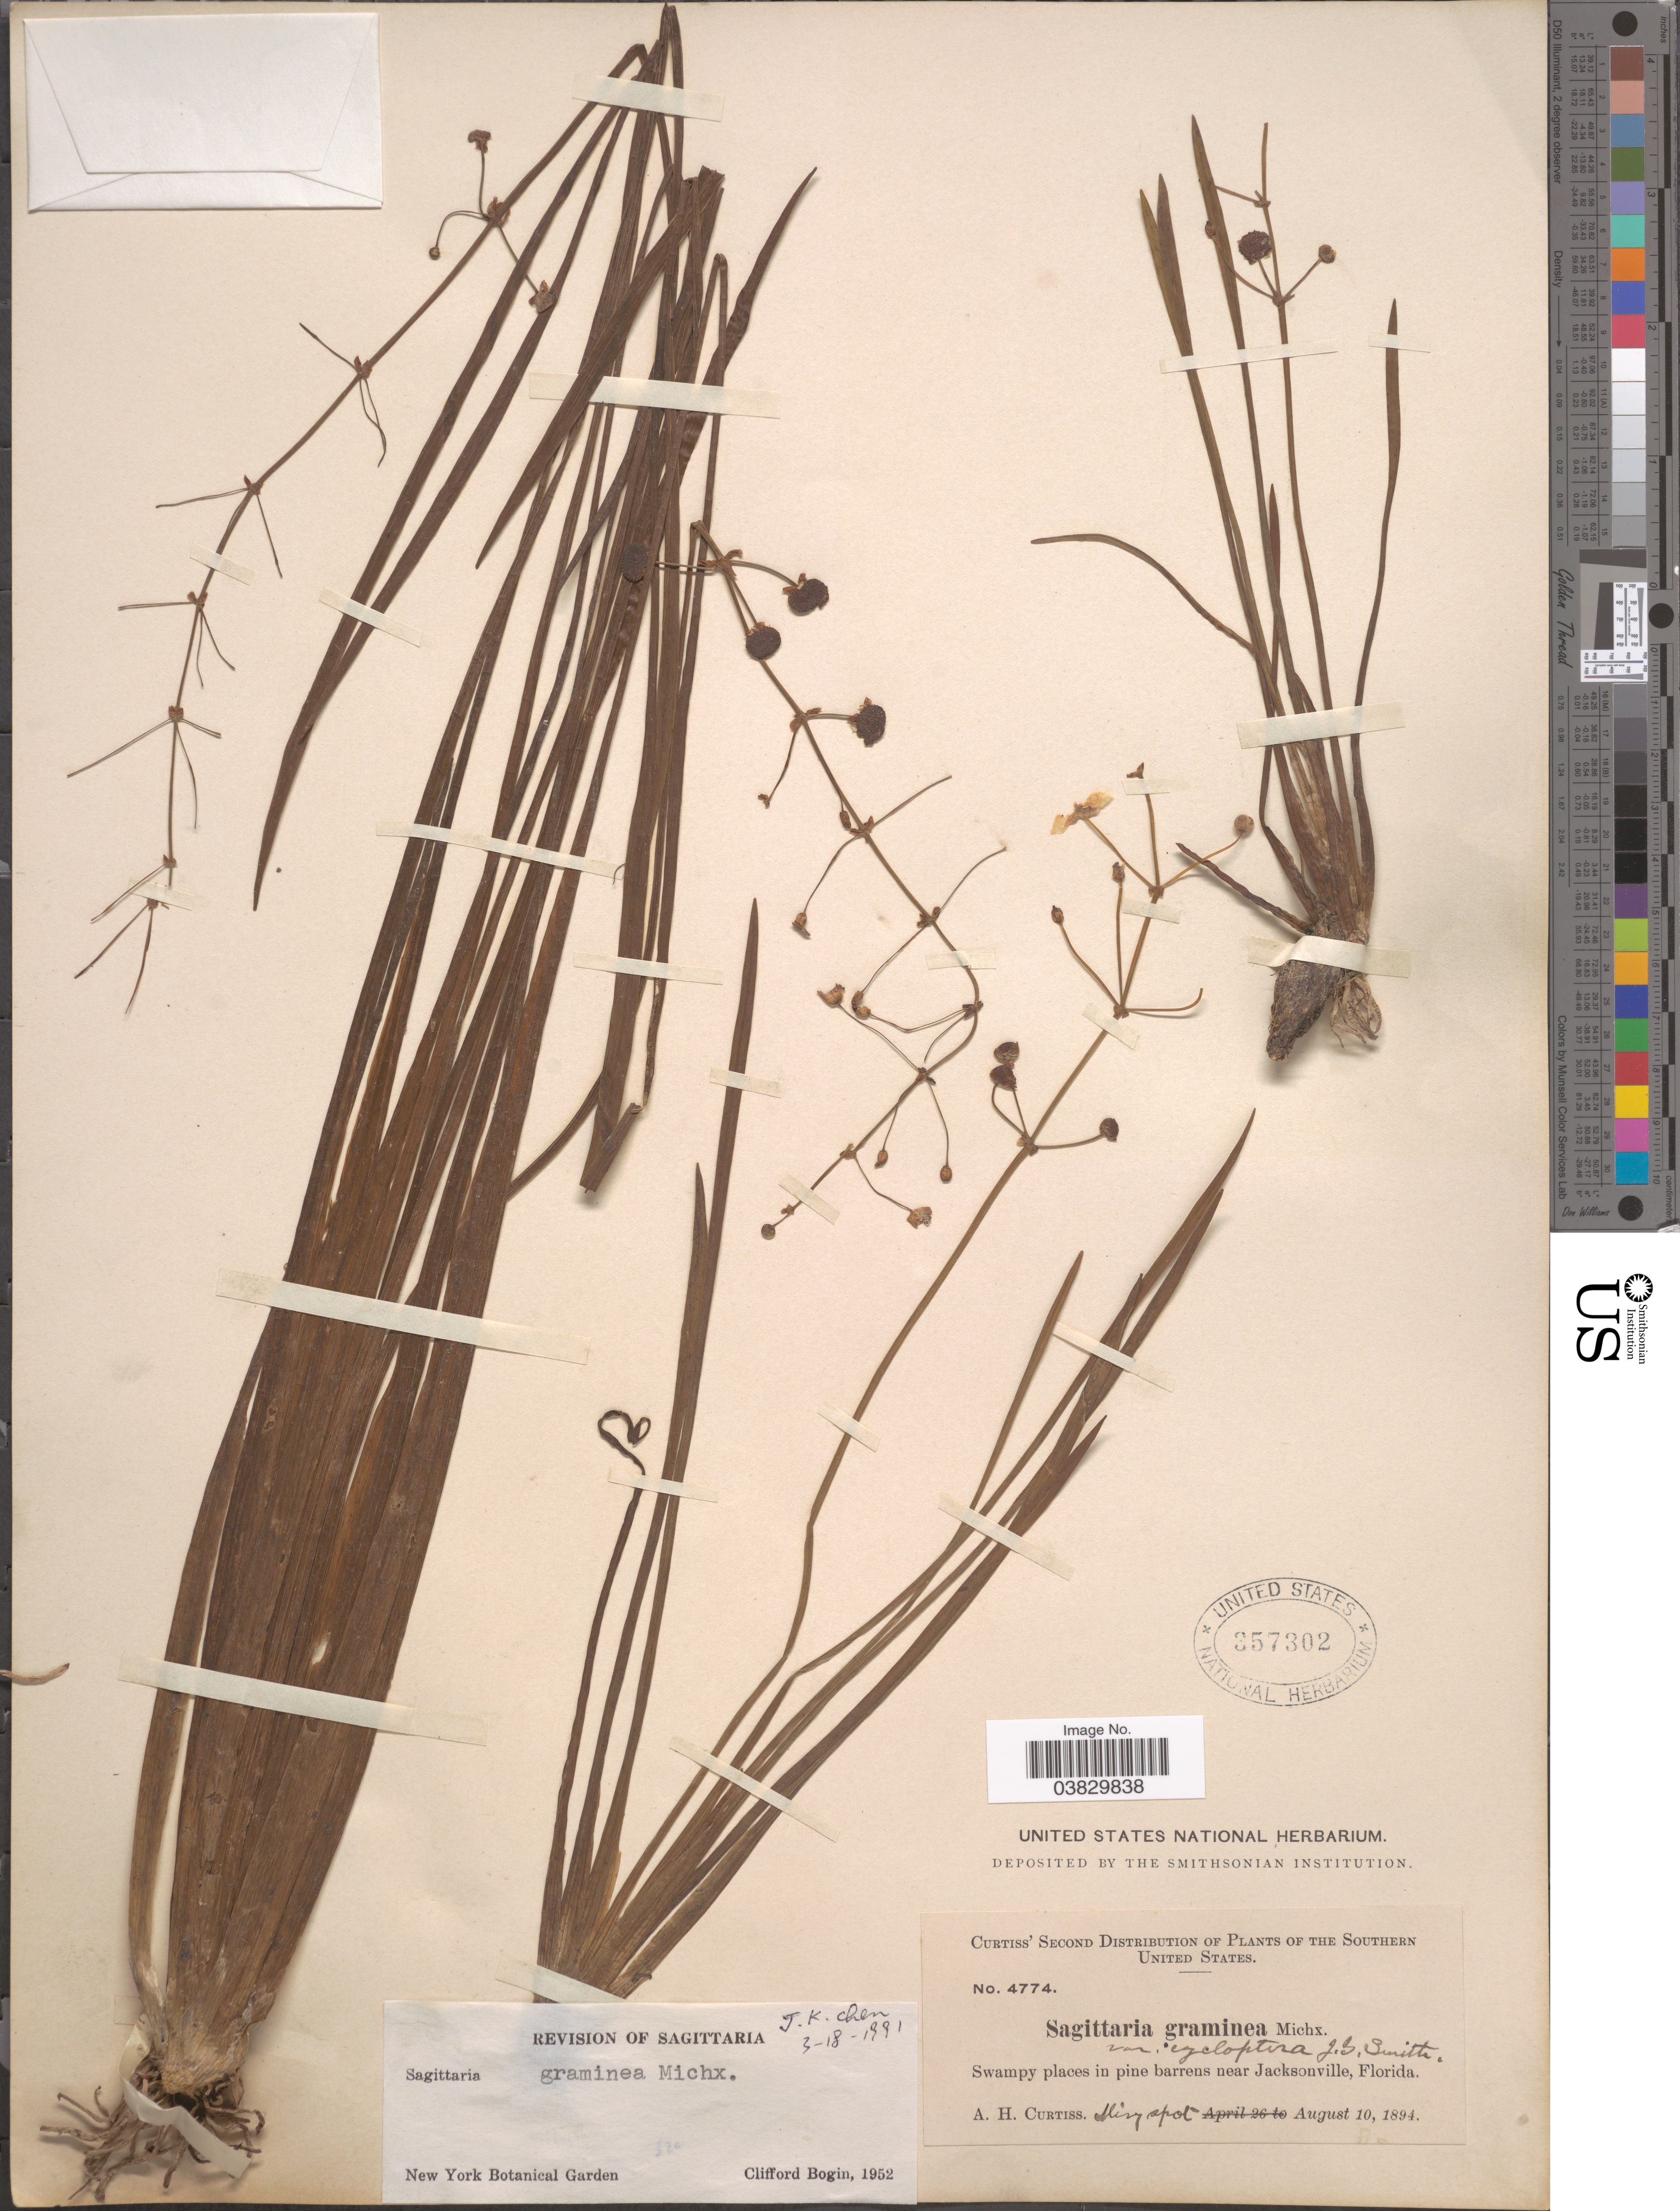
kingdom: Plantae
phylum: Tracheophyta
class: Liliopsida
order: Alismatales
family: Alismataceae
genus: Sagittaria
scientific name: Sagittaria graminea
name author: Michx.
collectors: A. H. Curtiss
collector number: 4774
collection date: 1894-08-10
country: United States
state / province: Florida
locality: Southern United States. Swampy places in pine barrens near Jacksonville.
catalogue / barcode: US 357302